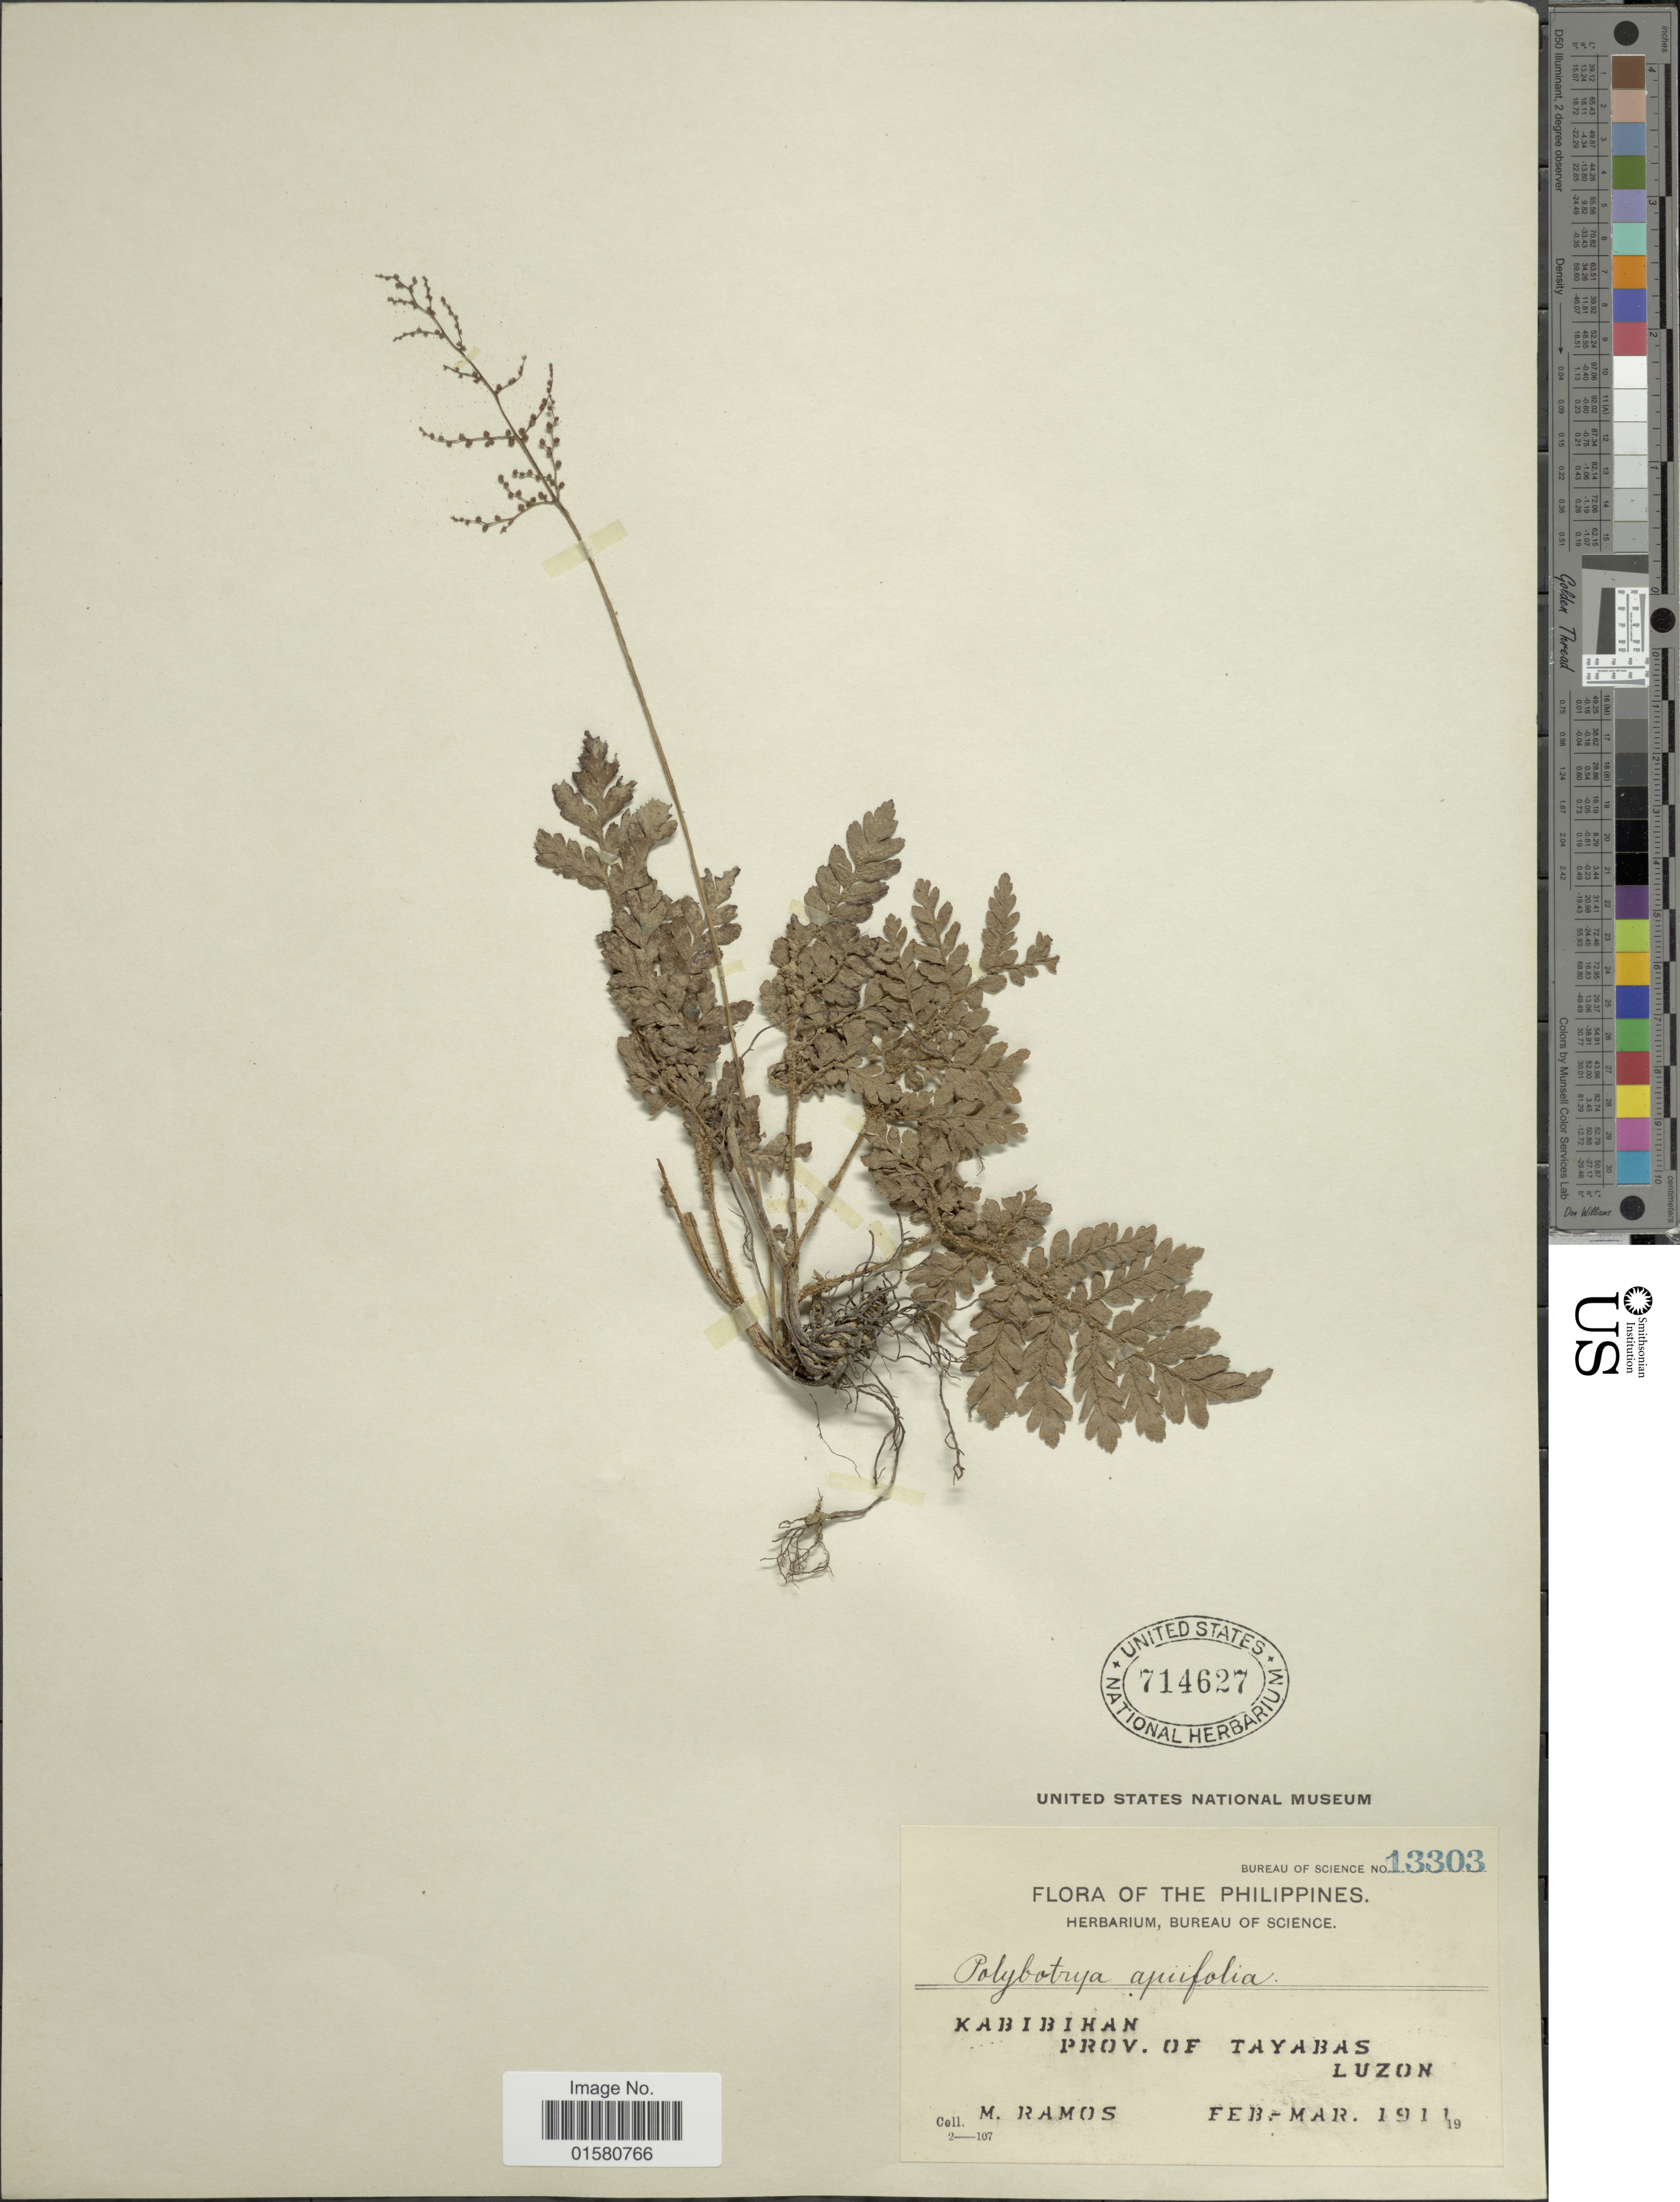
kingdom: Plantae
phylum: Tracheophyta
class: Polypodiopsida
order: Polypodiales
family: Tectariaceae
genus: Tectaria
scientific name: Tectaria apiifolia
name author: (Schkuhr) Copel.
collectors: M. Ramos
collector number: Bureau of Science 13303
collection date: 1911-02/1911-03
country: Philippines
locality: Kabibihan. Prov. of Tayabas. Luzon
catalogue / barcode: US 714627